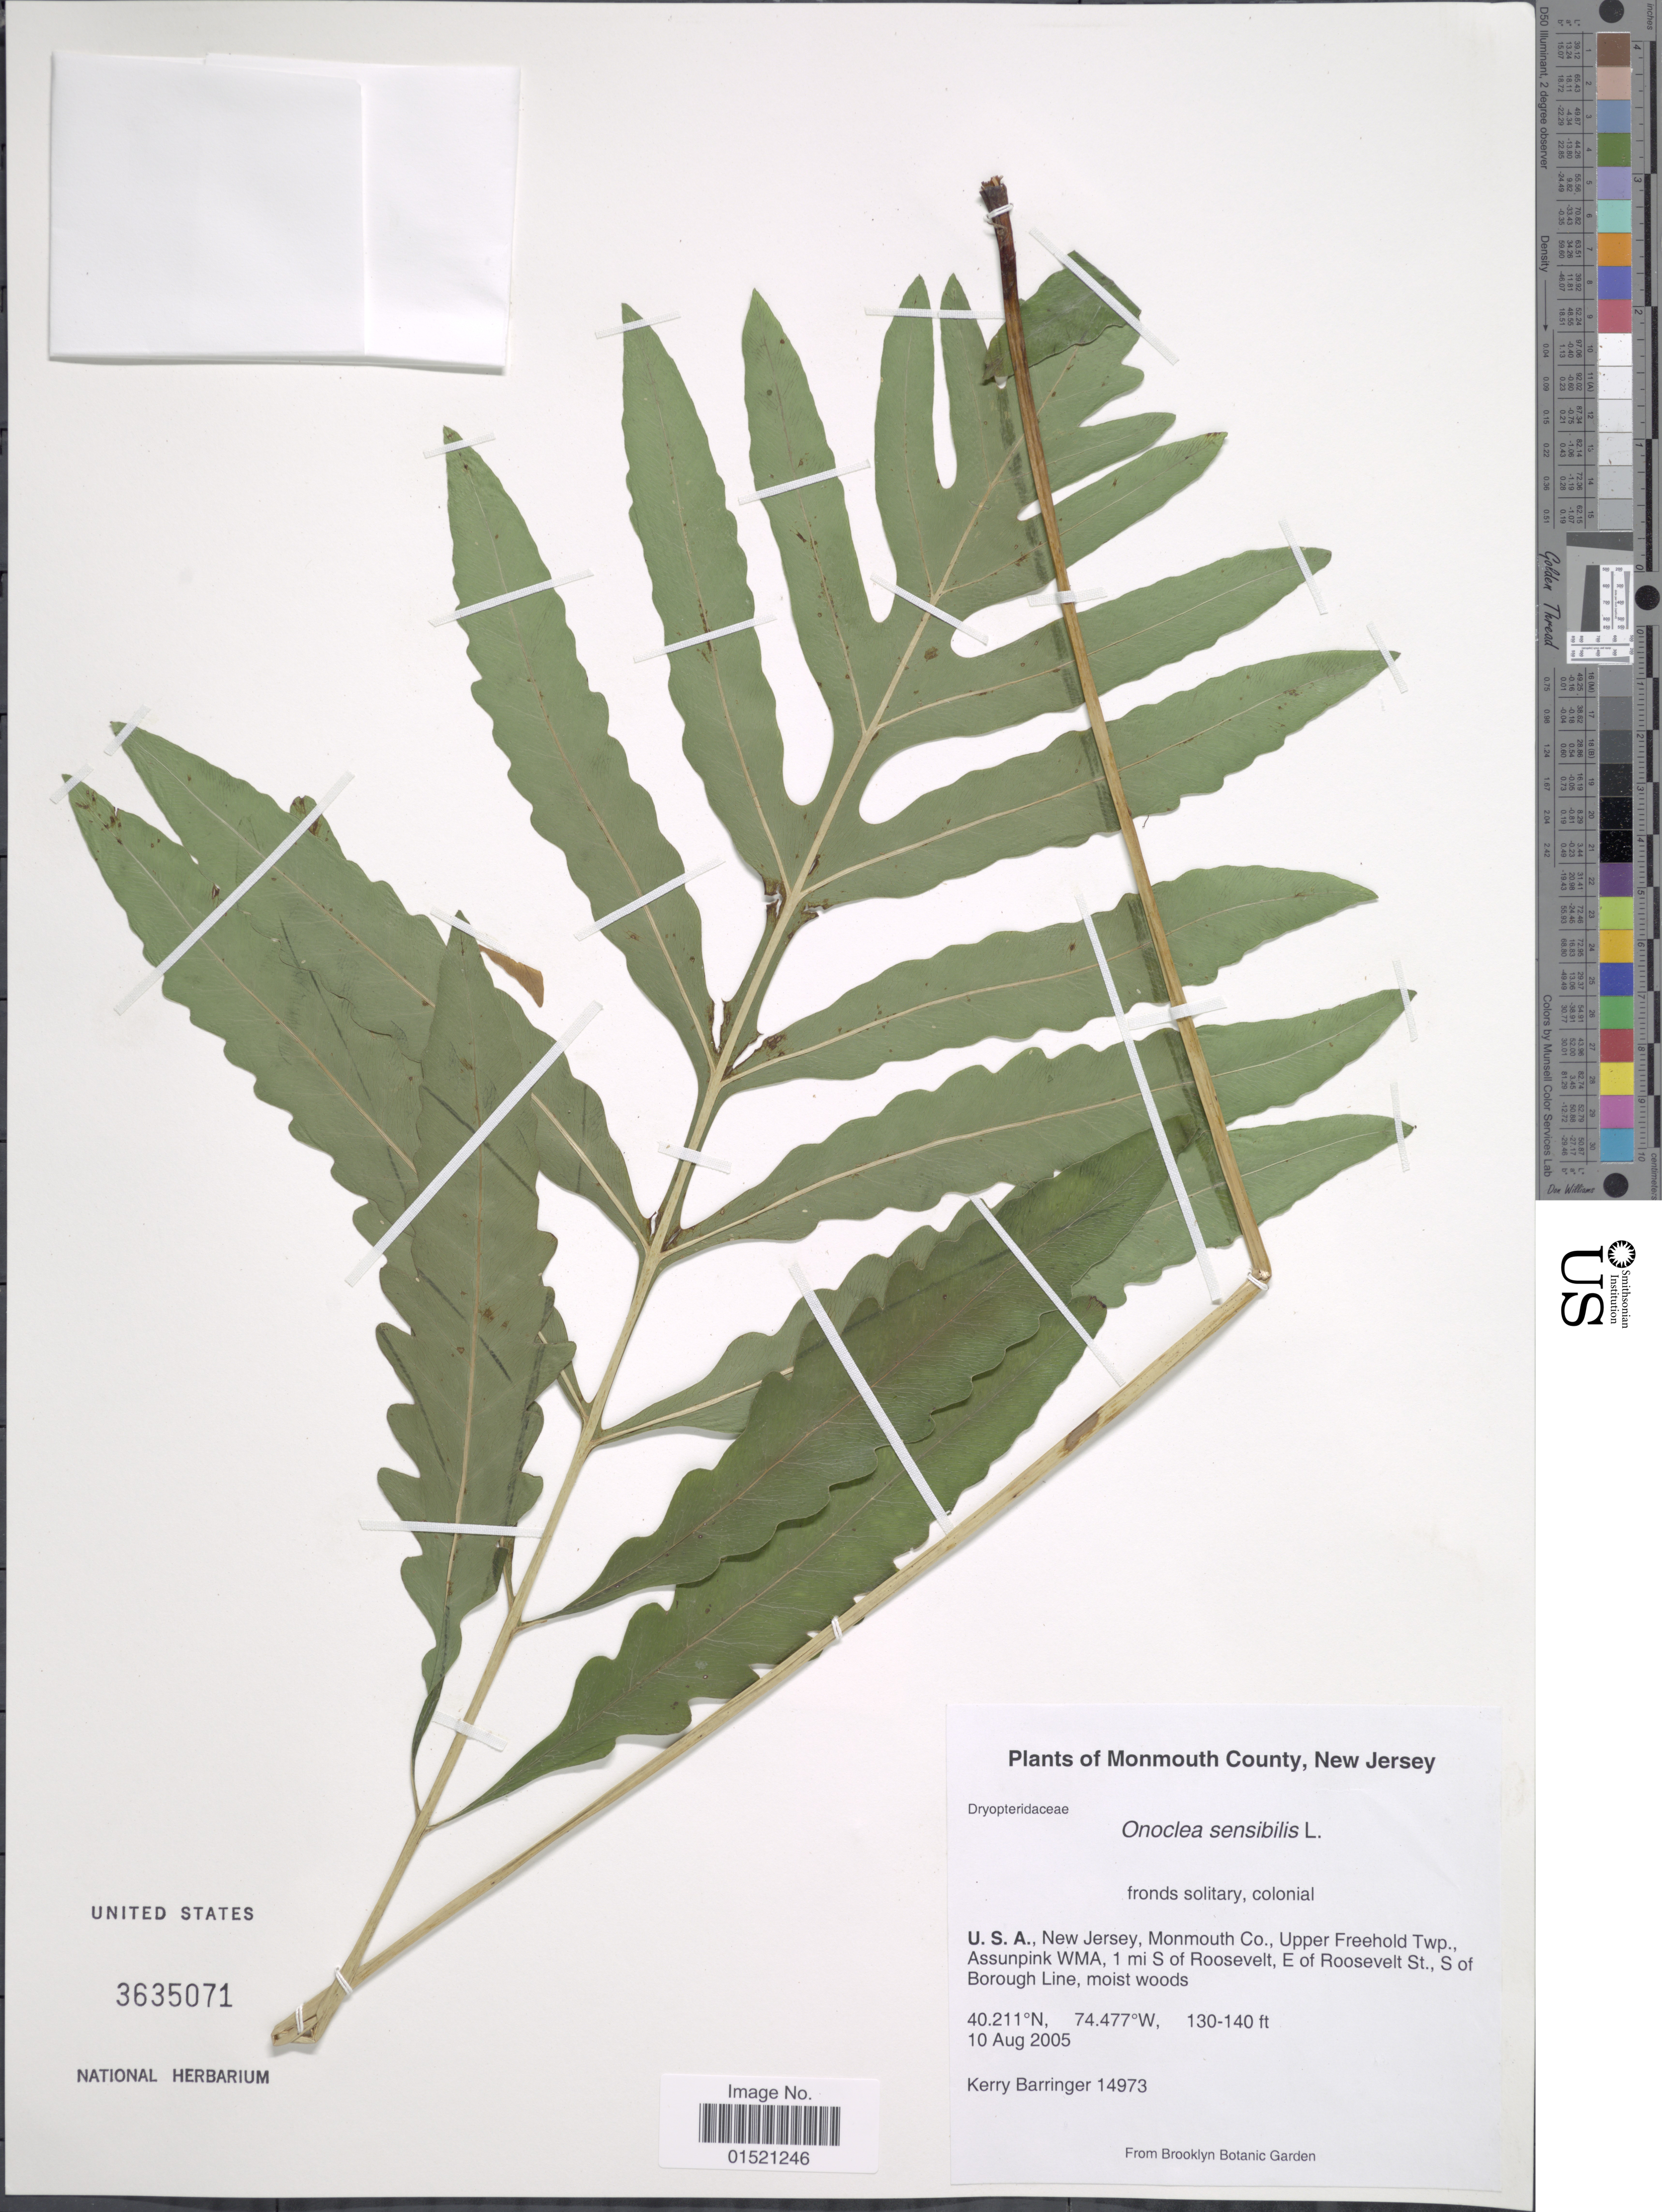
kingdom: Plantae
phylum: Tracheophyta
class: Polypodiopsida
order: Polypodiales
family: Onocleaceae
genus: Onoclea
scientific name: Onoclea sensibilis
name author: L.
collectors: K. A. Barringer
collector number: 14973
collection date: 2005-08-10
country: United States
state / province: New Jersey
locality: Monmouth County, Upper Freehold Twp., Assunpink Wma, 1 mi S of Roosevelt, E of Roosevelt St., S of Borough Line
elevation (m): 40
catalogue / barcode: US 3635071